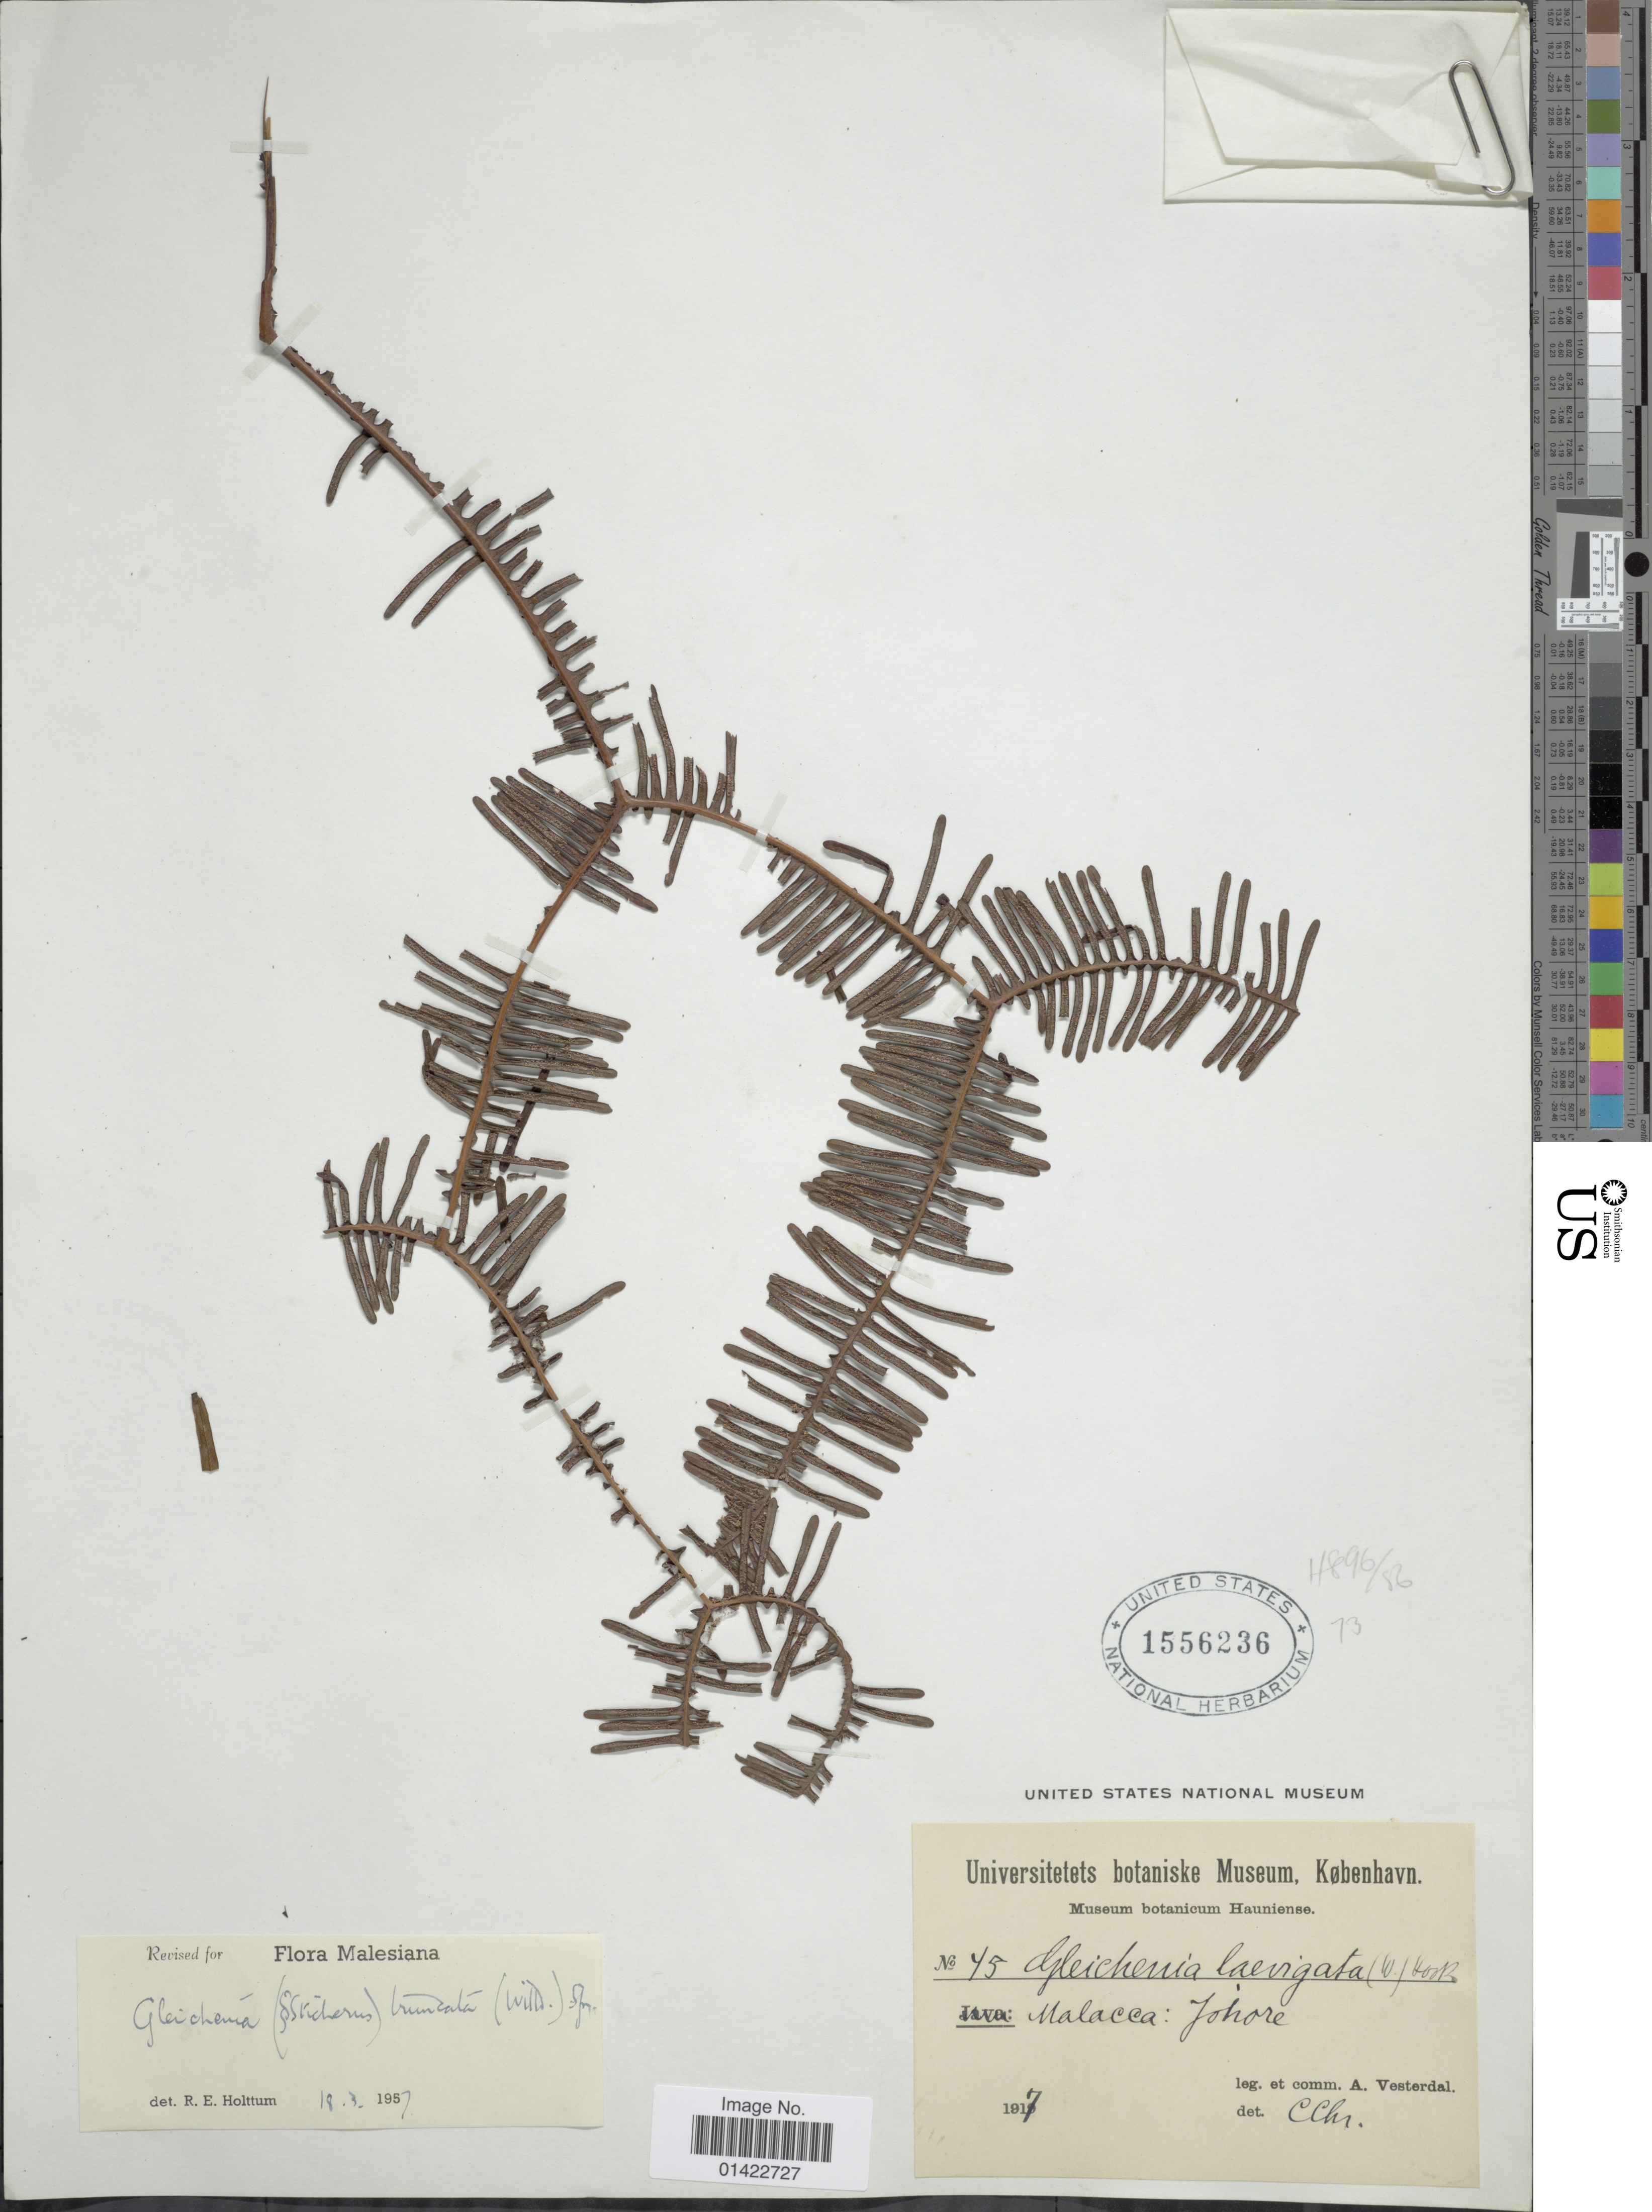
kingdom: Plantae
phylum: Tracheophyta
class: Polypodiopsida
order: Gleicheniales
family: Gleicheniaceae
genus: Sticherus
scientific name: Sticherus truncatus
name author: (Willd.) Nakai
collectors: A. Vesterdal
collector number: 45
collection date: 1917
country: Malaysia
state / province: Johor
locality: Malacca: Johore.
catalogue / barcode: US 1556236